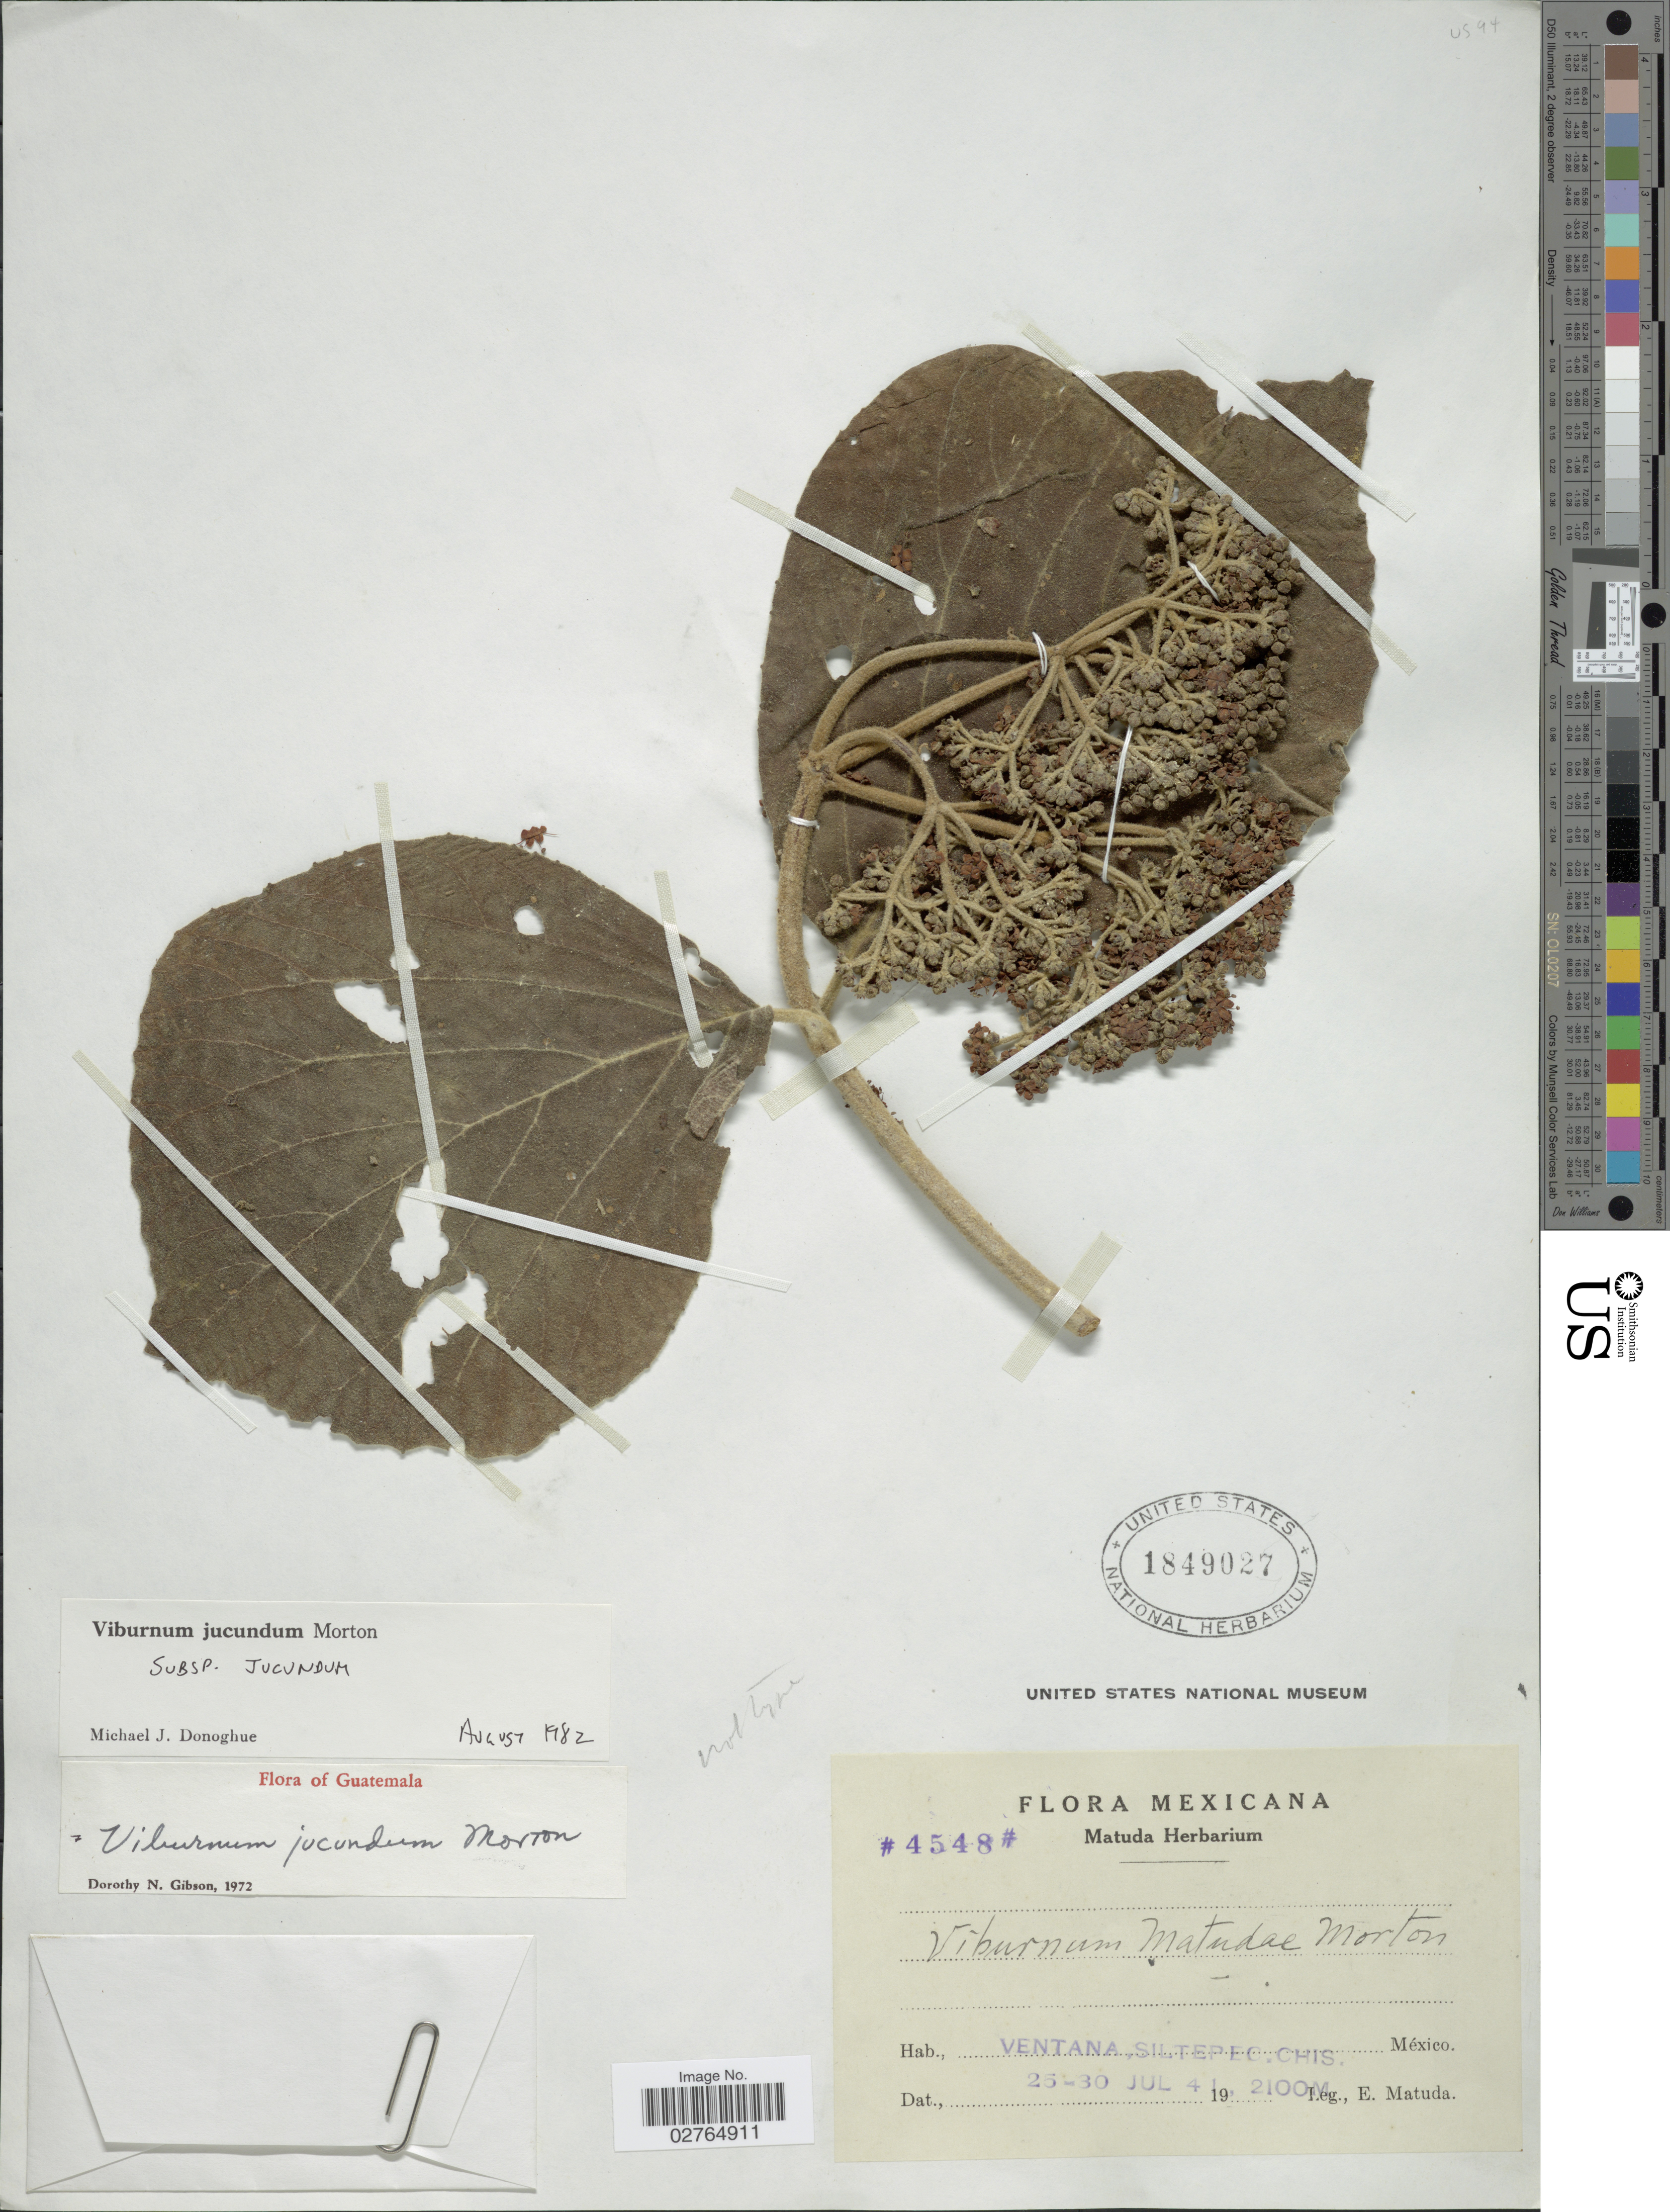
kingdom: Plantae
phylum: Tracheophyta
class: Magnoliopsida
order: Dipsacales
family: Viburnaceae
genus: Viburnum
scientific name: Viburnum jucundum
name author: C.V. Morton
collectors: E. Matuda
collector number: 4548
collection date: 1941-07-25/1941-07-30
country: Mexico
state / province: Chiapas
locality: Ventana, Siltepec.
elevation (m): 2100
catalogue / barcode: US 1849027